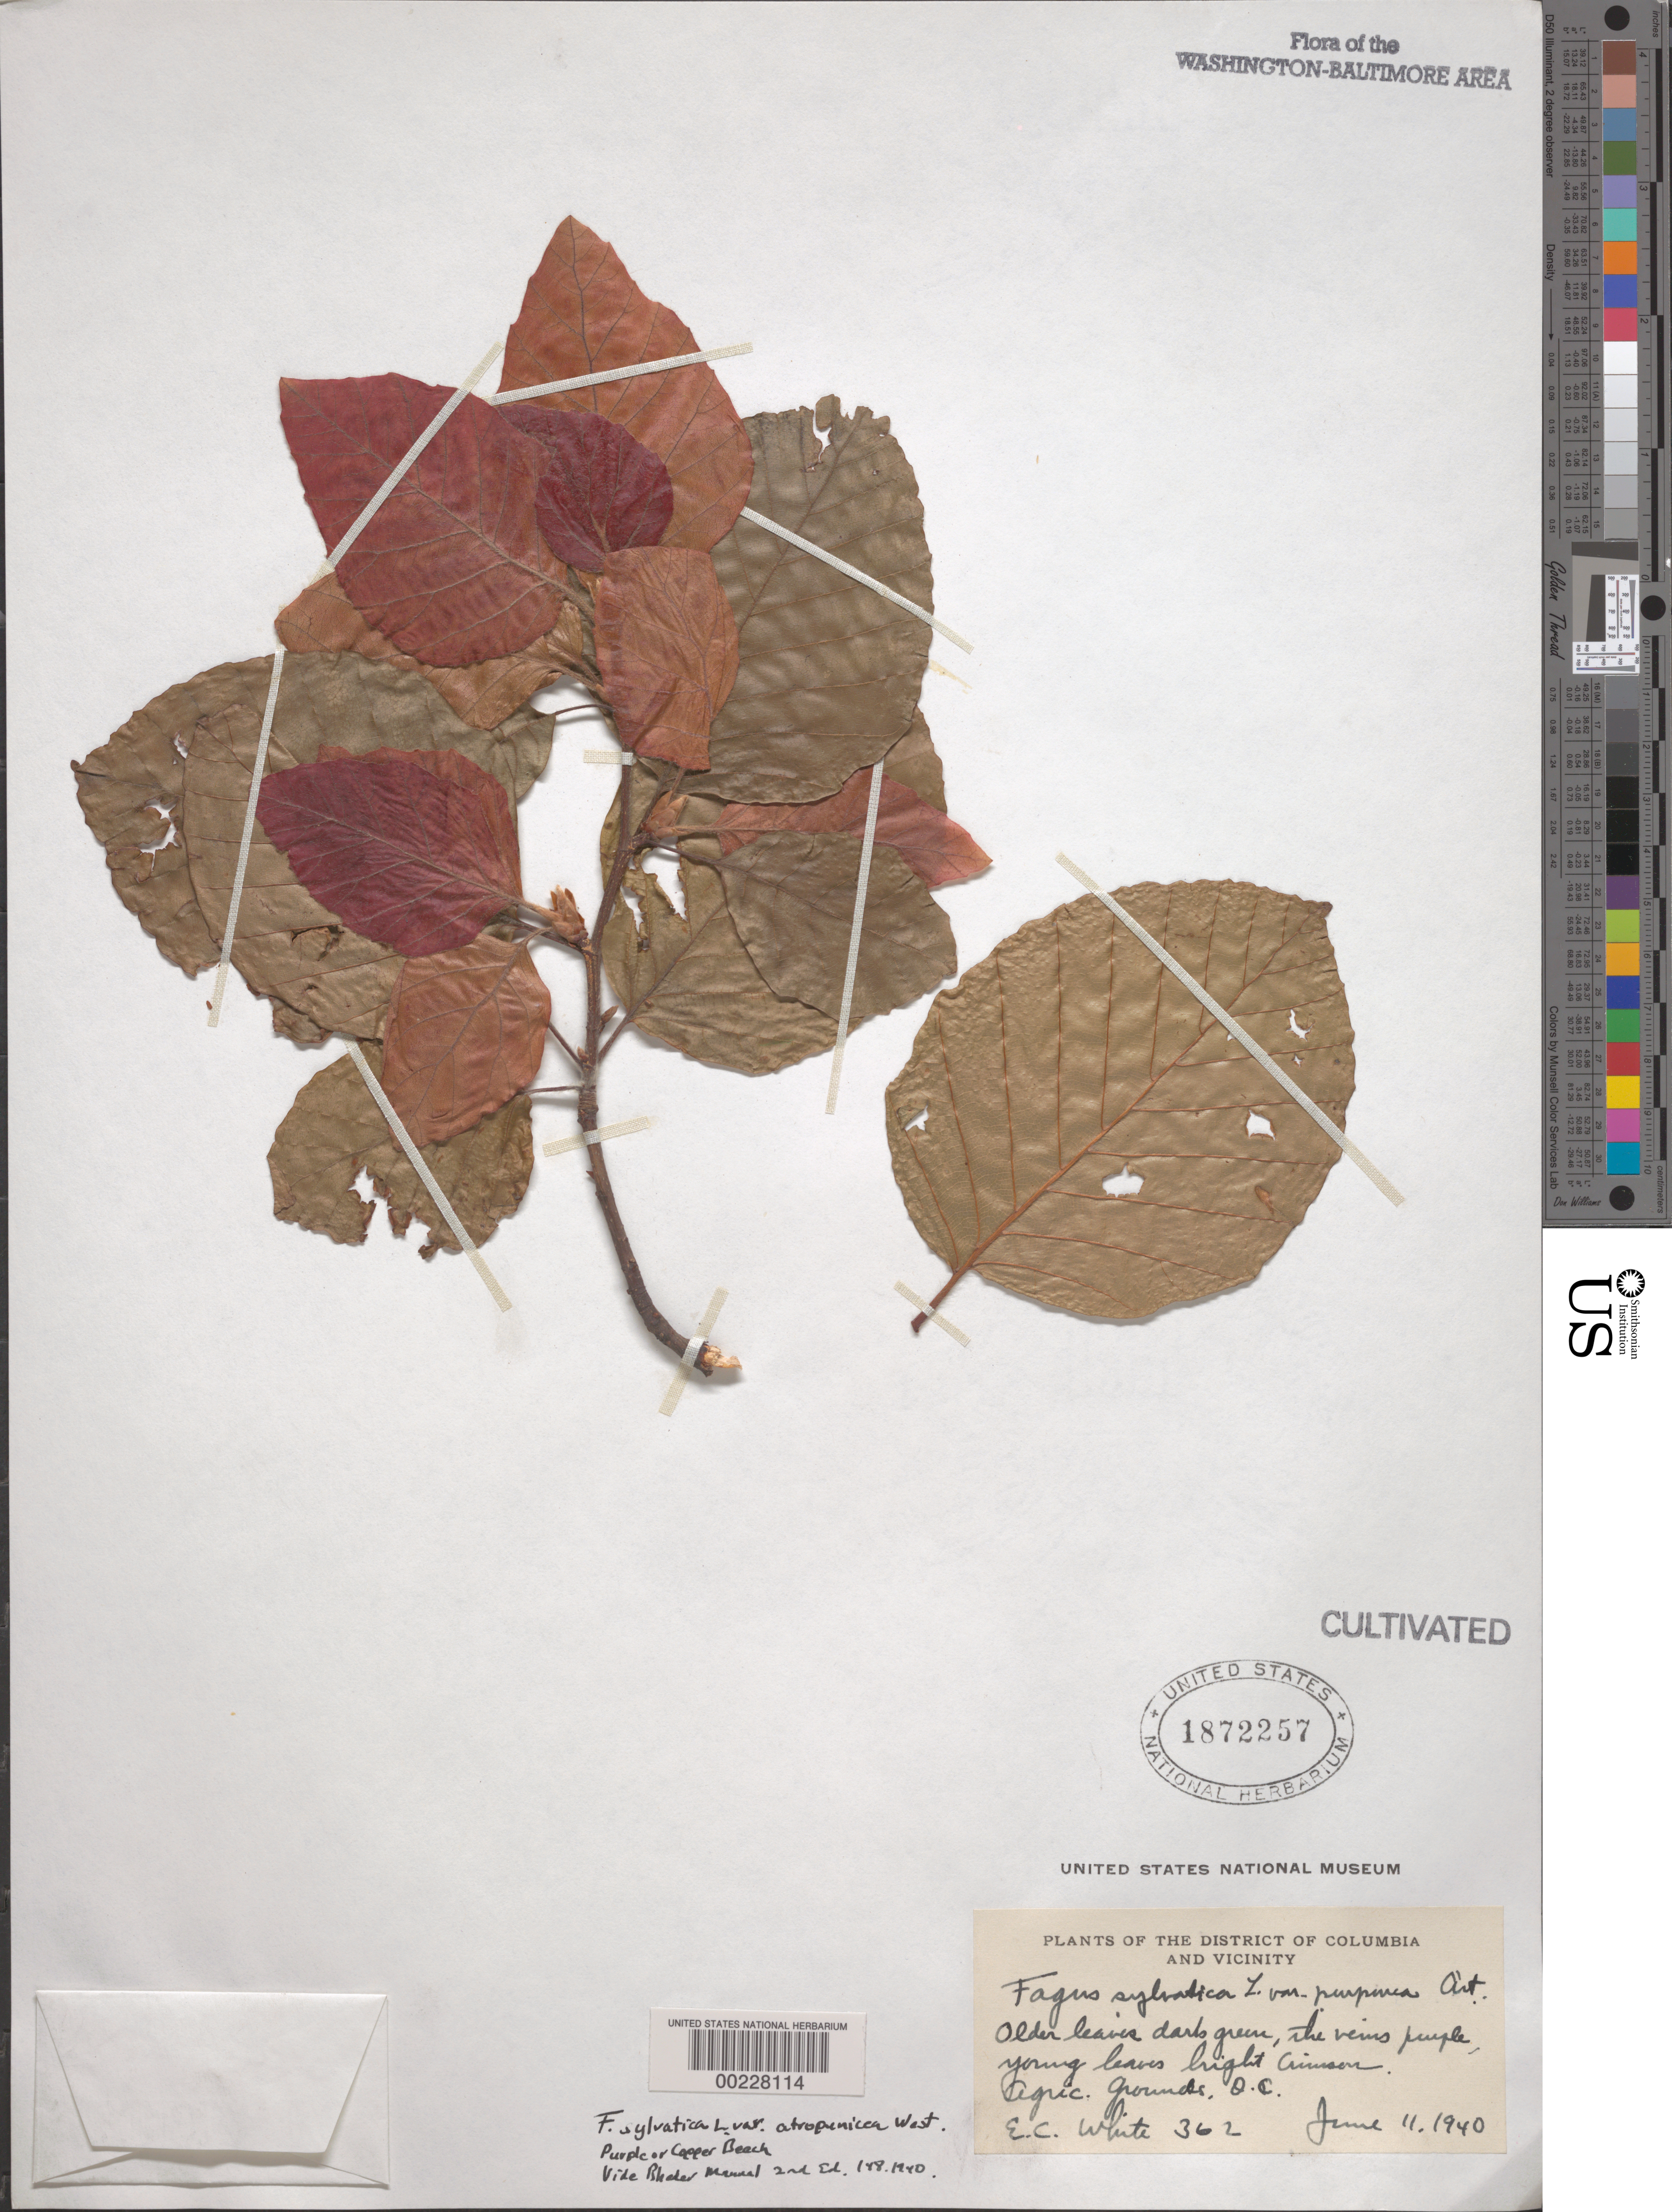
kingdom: Plantae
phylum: Tracheophyta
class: Magnoliopsida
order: Fagales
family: Fagaceae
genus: Fagus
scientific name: Fagus sylvatica var. purpurea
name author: Aiton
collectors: E. C. White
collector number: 362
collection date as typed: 11 Jun 1940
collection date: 1940-06-11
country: United States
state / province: District of Columbia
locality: Agricultural grounds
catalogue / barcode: US 1872257